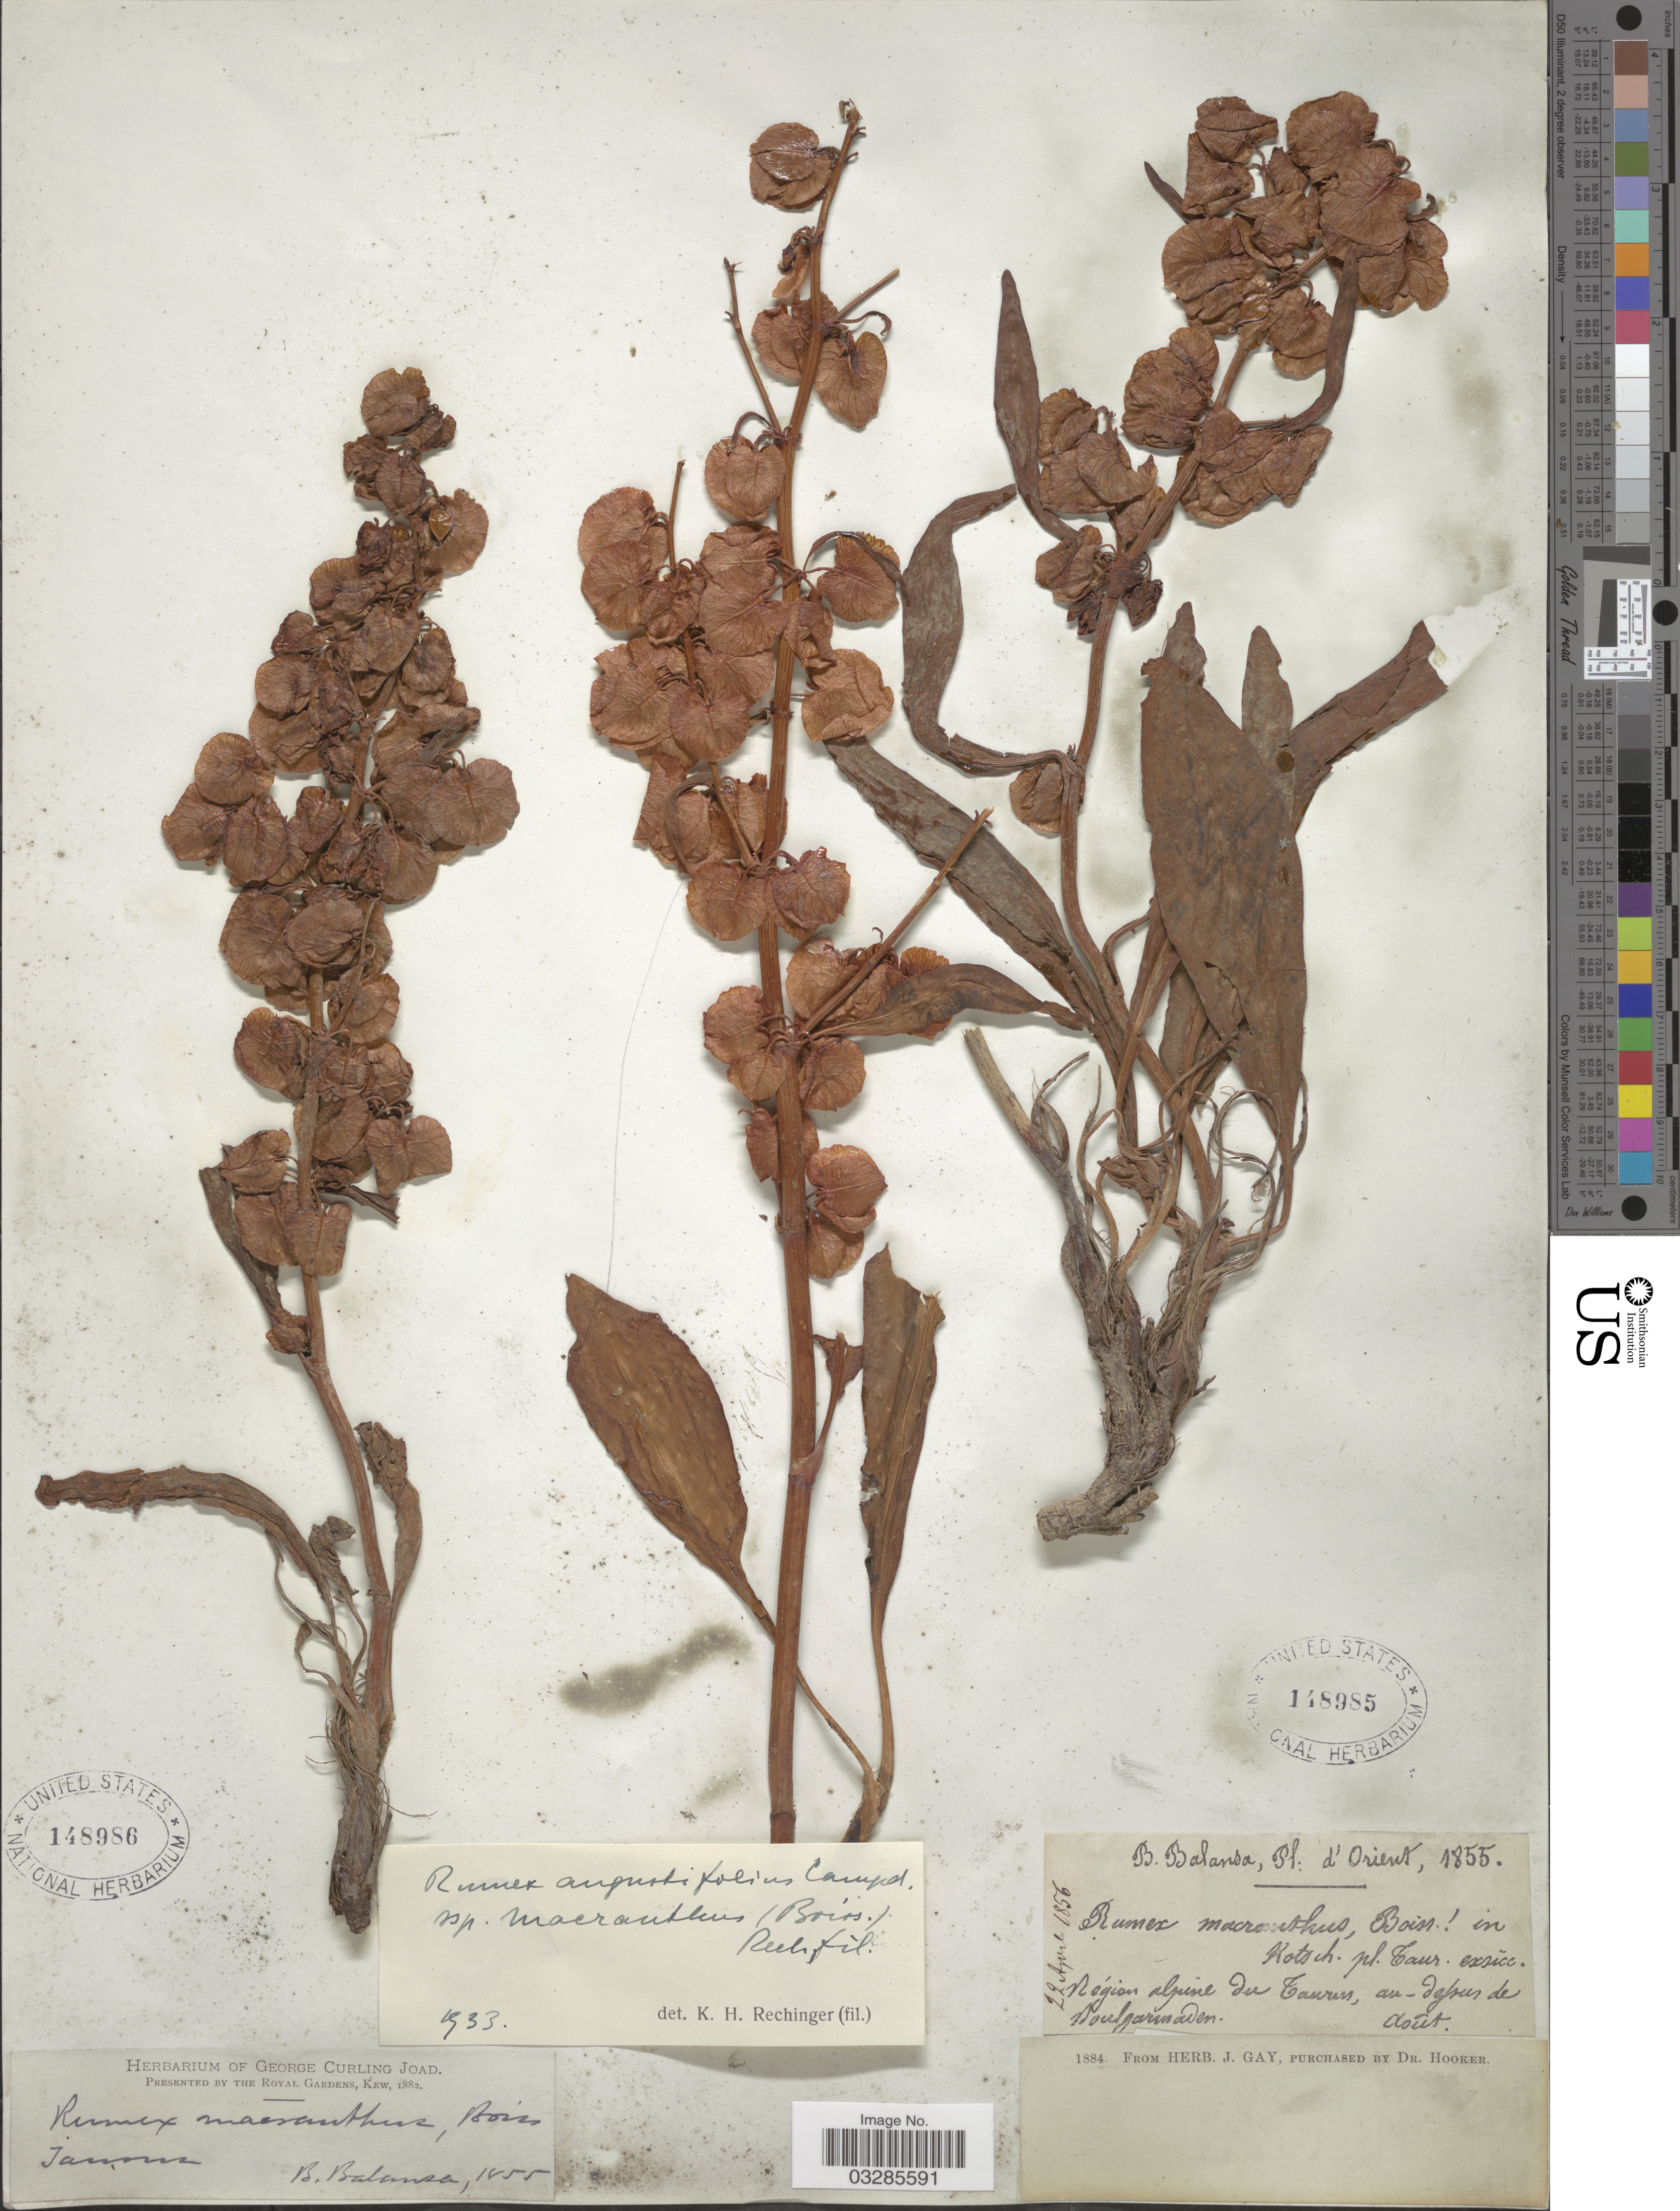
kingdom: Plantae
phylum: Tracheophyta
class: Magnoliopsida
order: Caryophyllales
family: Polygonaceae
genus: Rumex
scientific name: Rumex angustifolius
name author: Campd.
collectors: B. Balansa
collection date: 1855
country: Turkey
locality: Taurus.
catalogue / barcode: US 148986